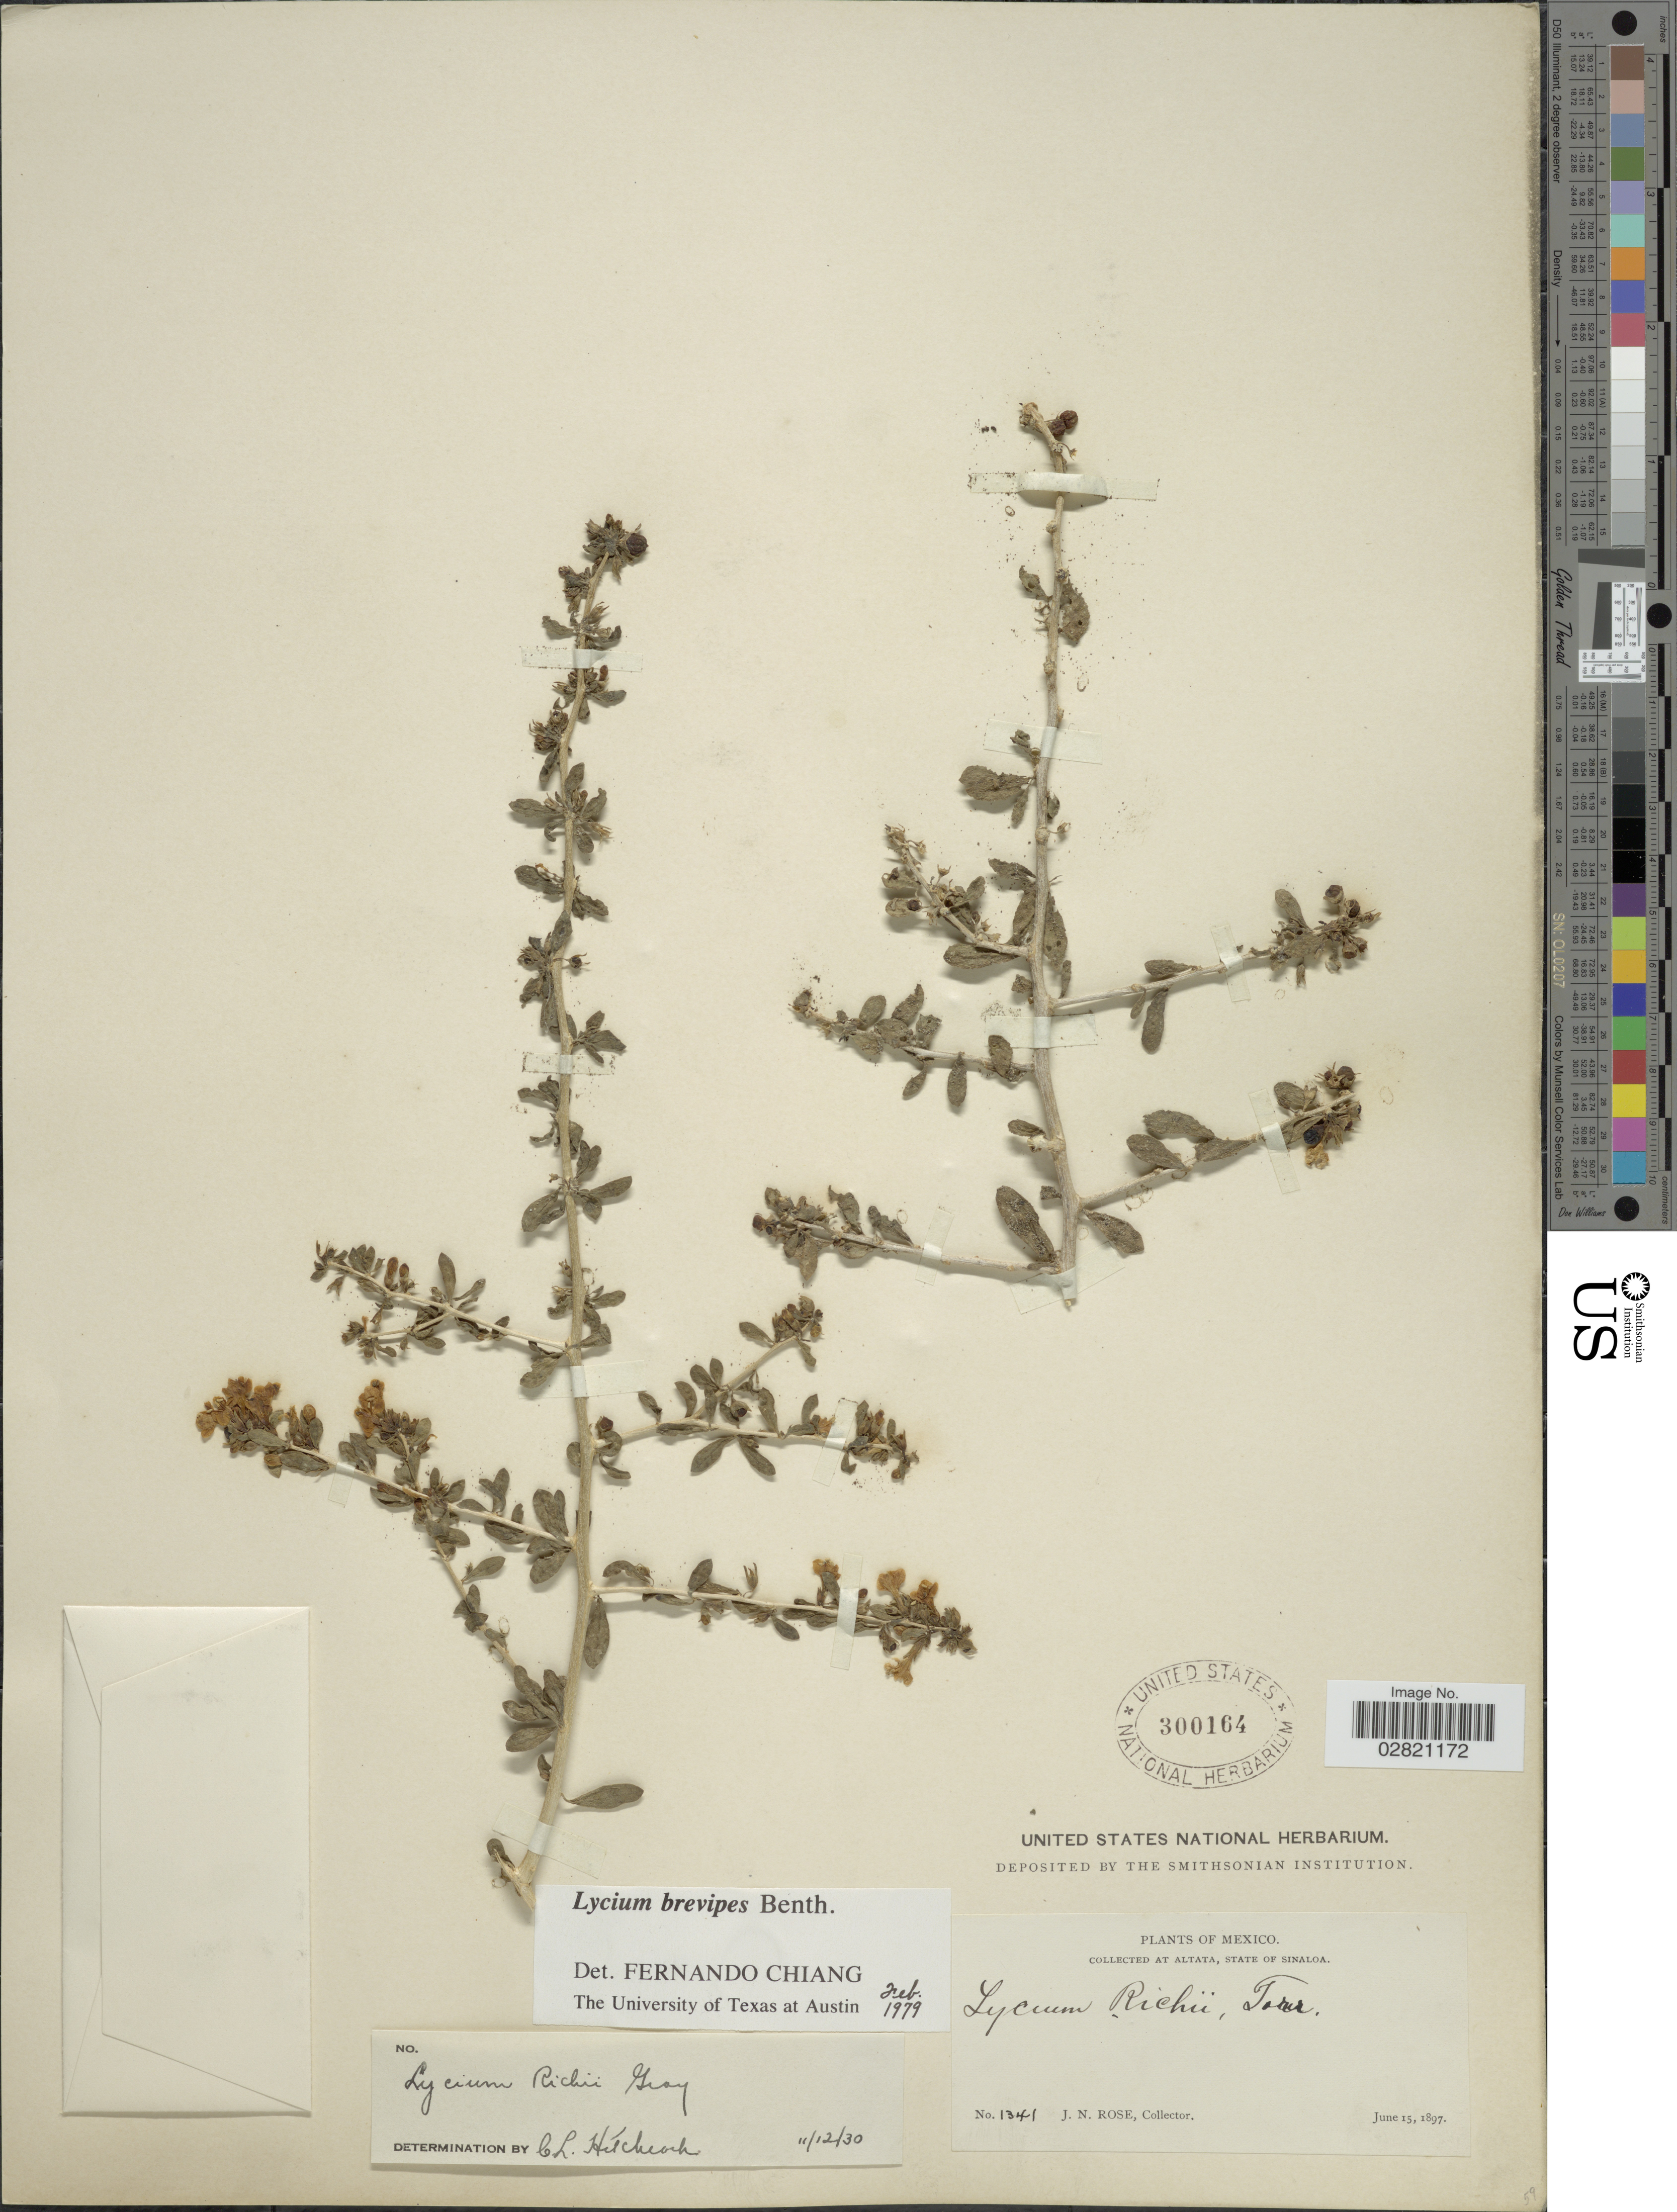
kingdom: Plantae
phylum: Tracheophyta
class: Magnoliopsida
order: Solanales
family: Solanaceae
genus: Lycium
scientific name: Lycium brevipes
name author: Benth.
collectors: J. N. Rose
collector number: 1341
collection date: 1897-06-15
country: Mexico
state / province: Sinaloa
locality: At Altata, State of Sinaloa.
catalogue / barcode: US 300164